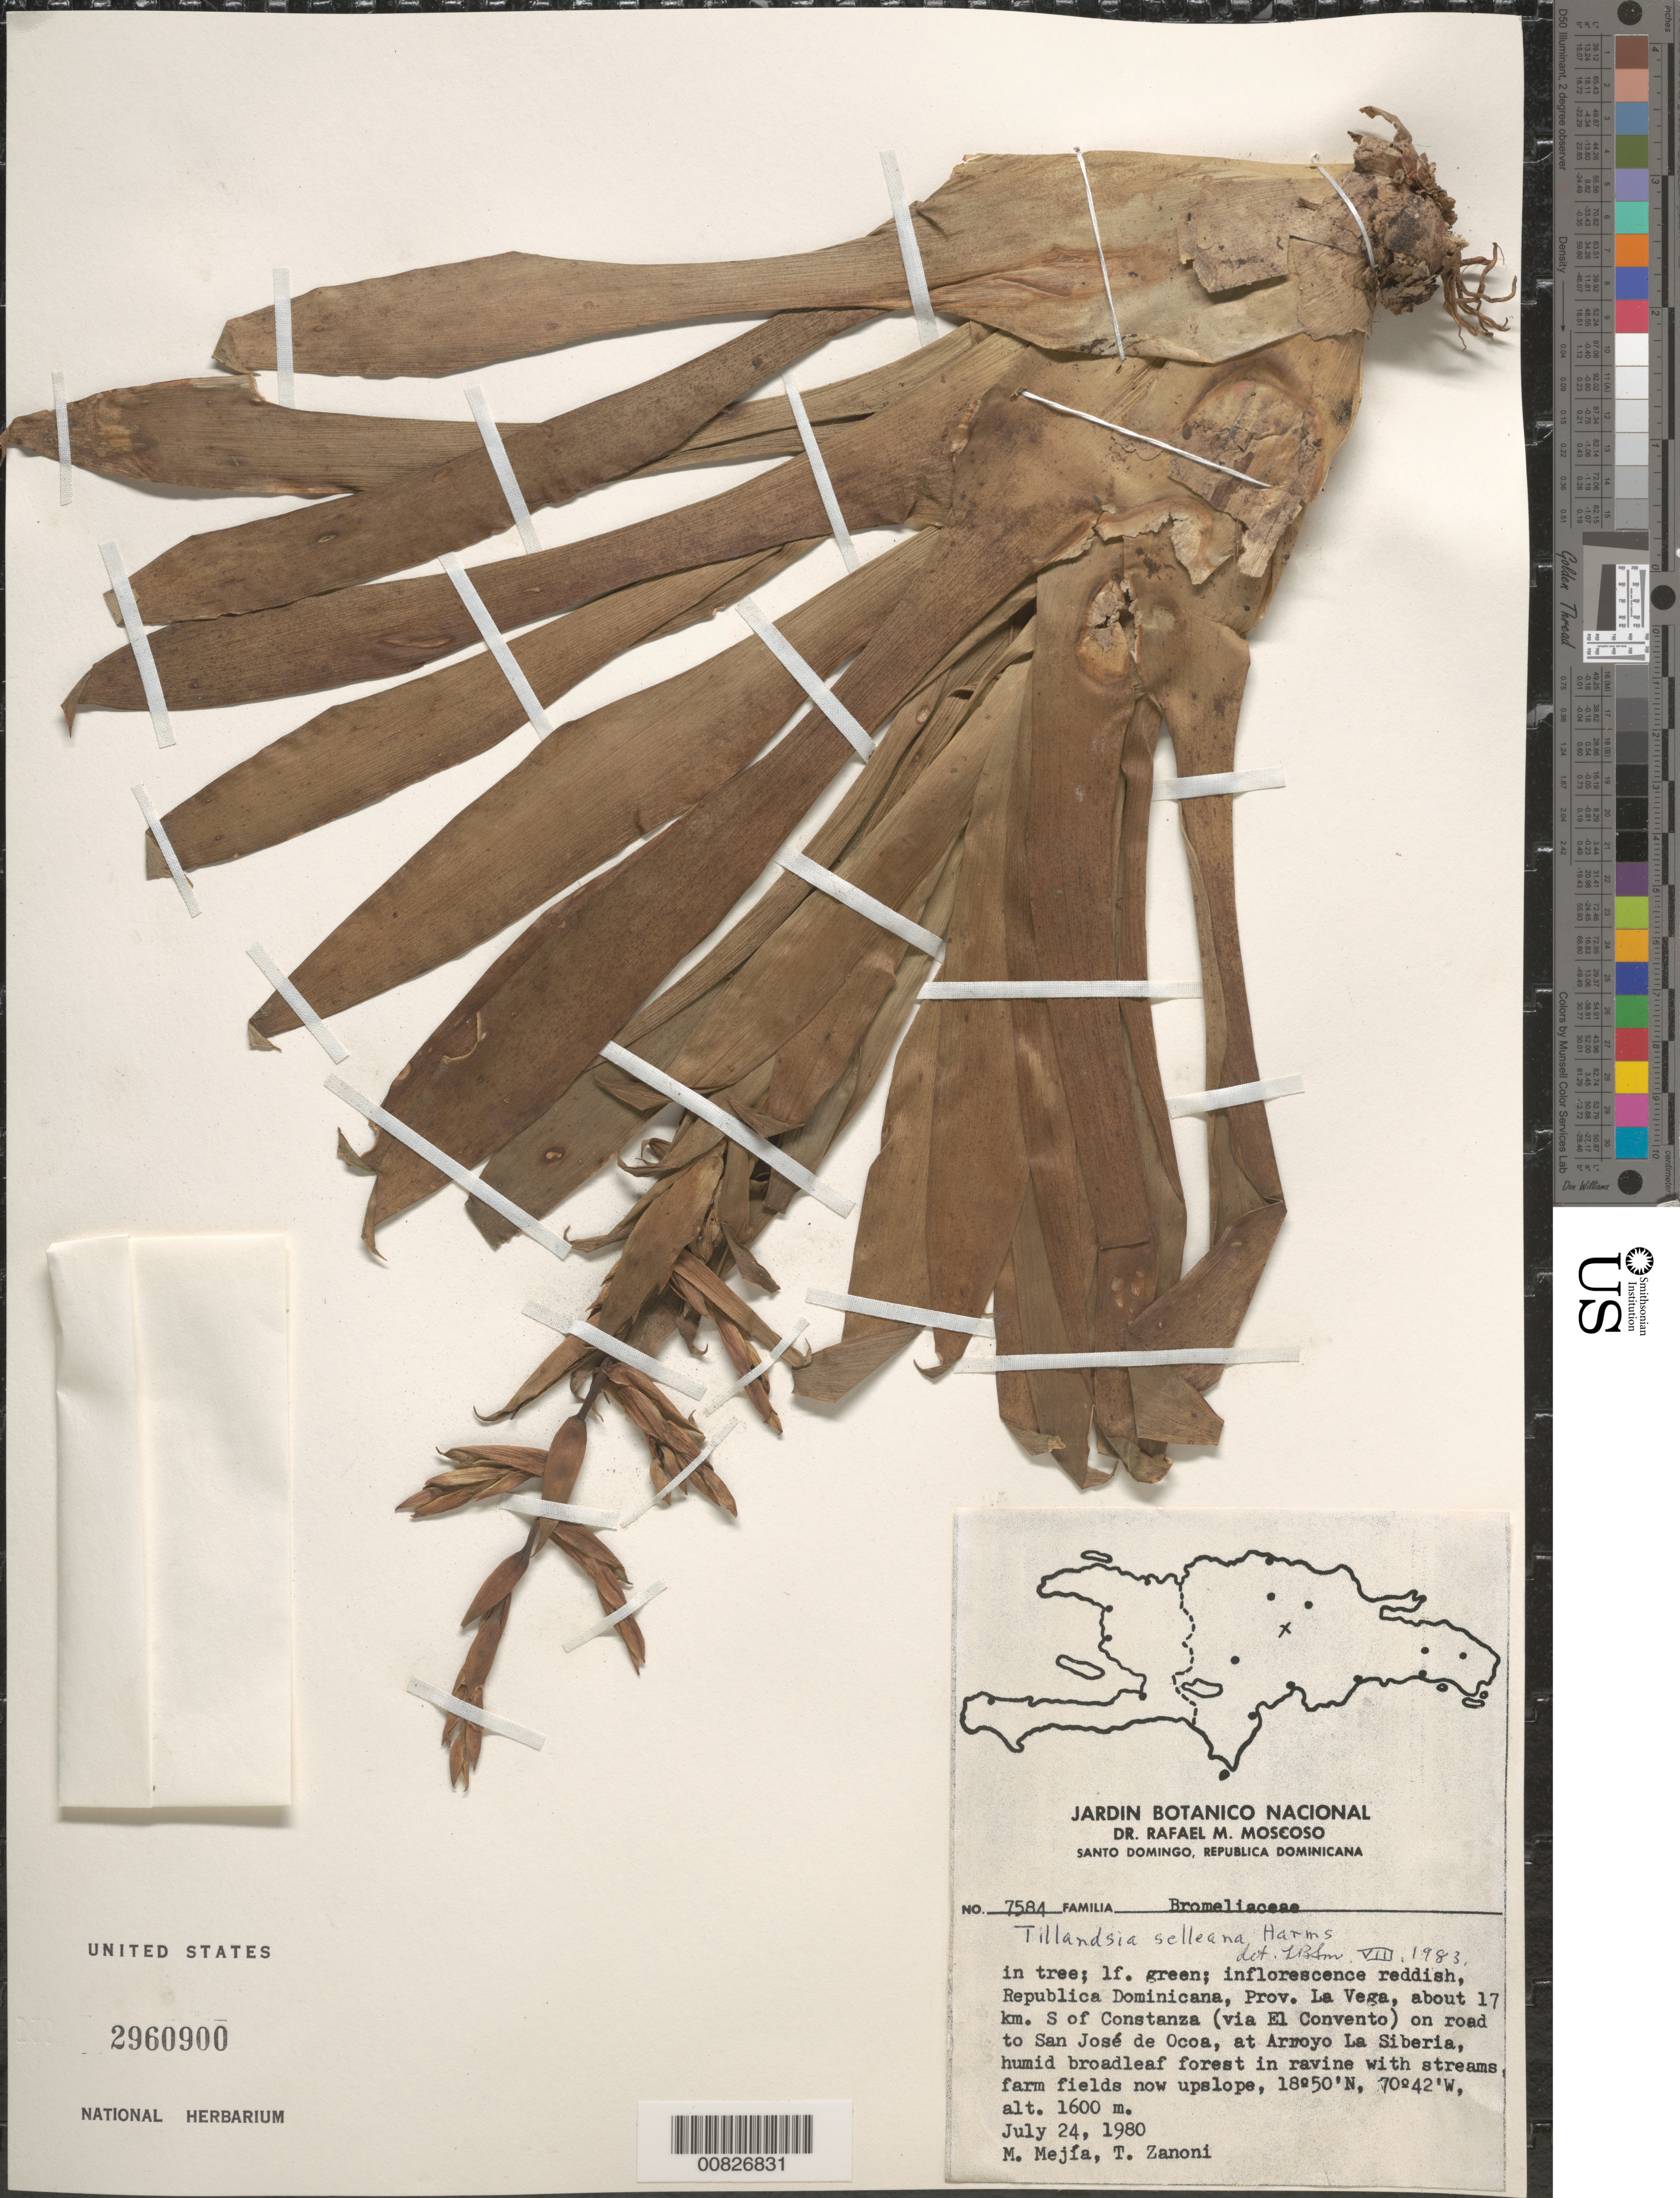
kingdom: Plantae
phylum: Tracheophyta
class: Liliopsida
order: Poales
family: Bromeliaceae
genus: Tillandsia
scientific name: Tillandsia selleana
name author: Harms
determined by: Smith, Lyman B., (US), NMNH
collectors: M. Mejia & T. A. Zanoni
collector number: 7584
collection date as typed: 24 Jul 1980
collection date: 1980-07-24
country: Dominican Republic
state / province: La Vega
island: Hispaniola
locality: About 17 km. S of Constanza (via El Convento) on road to San José de Ocoa, at Arroyo La Siberia.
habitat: In tree. Humid broadleaf forest in ravine with streams, farm fields now upslope.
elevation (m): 1600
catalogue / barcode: US 2960900